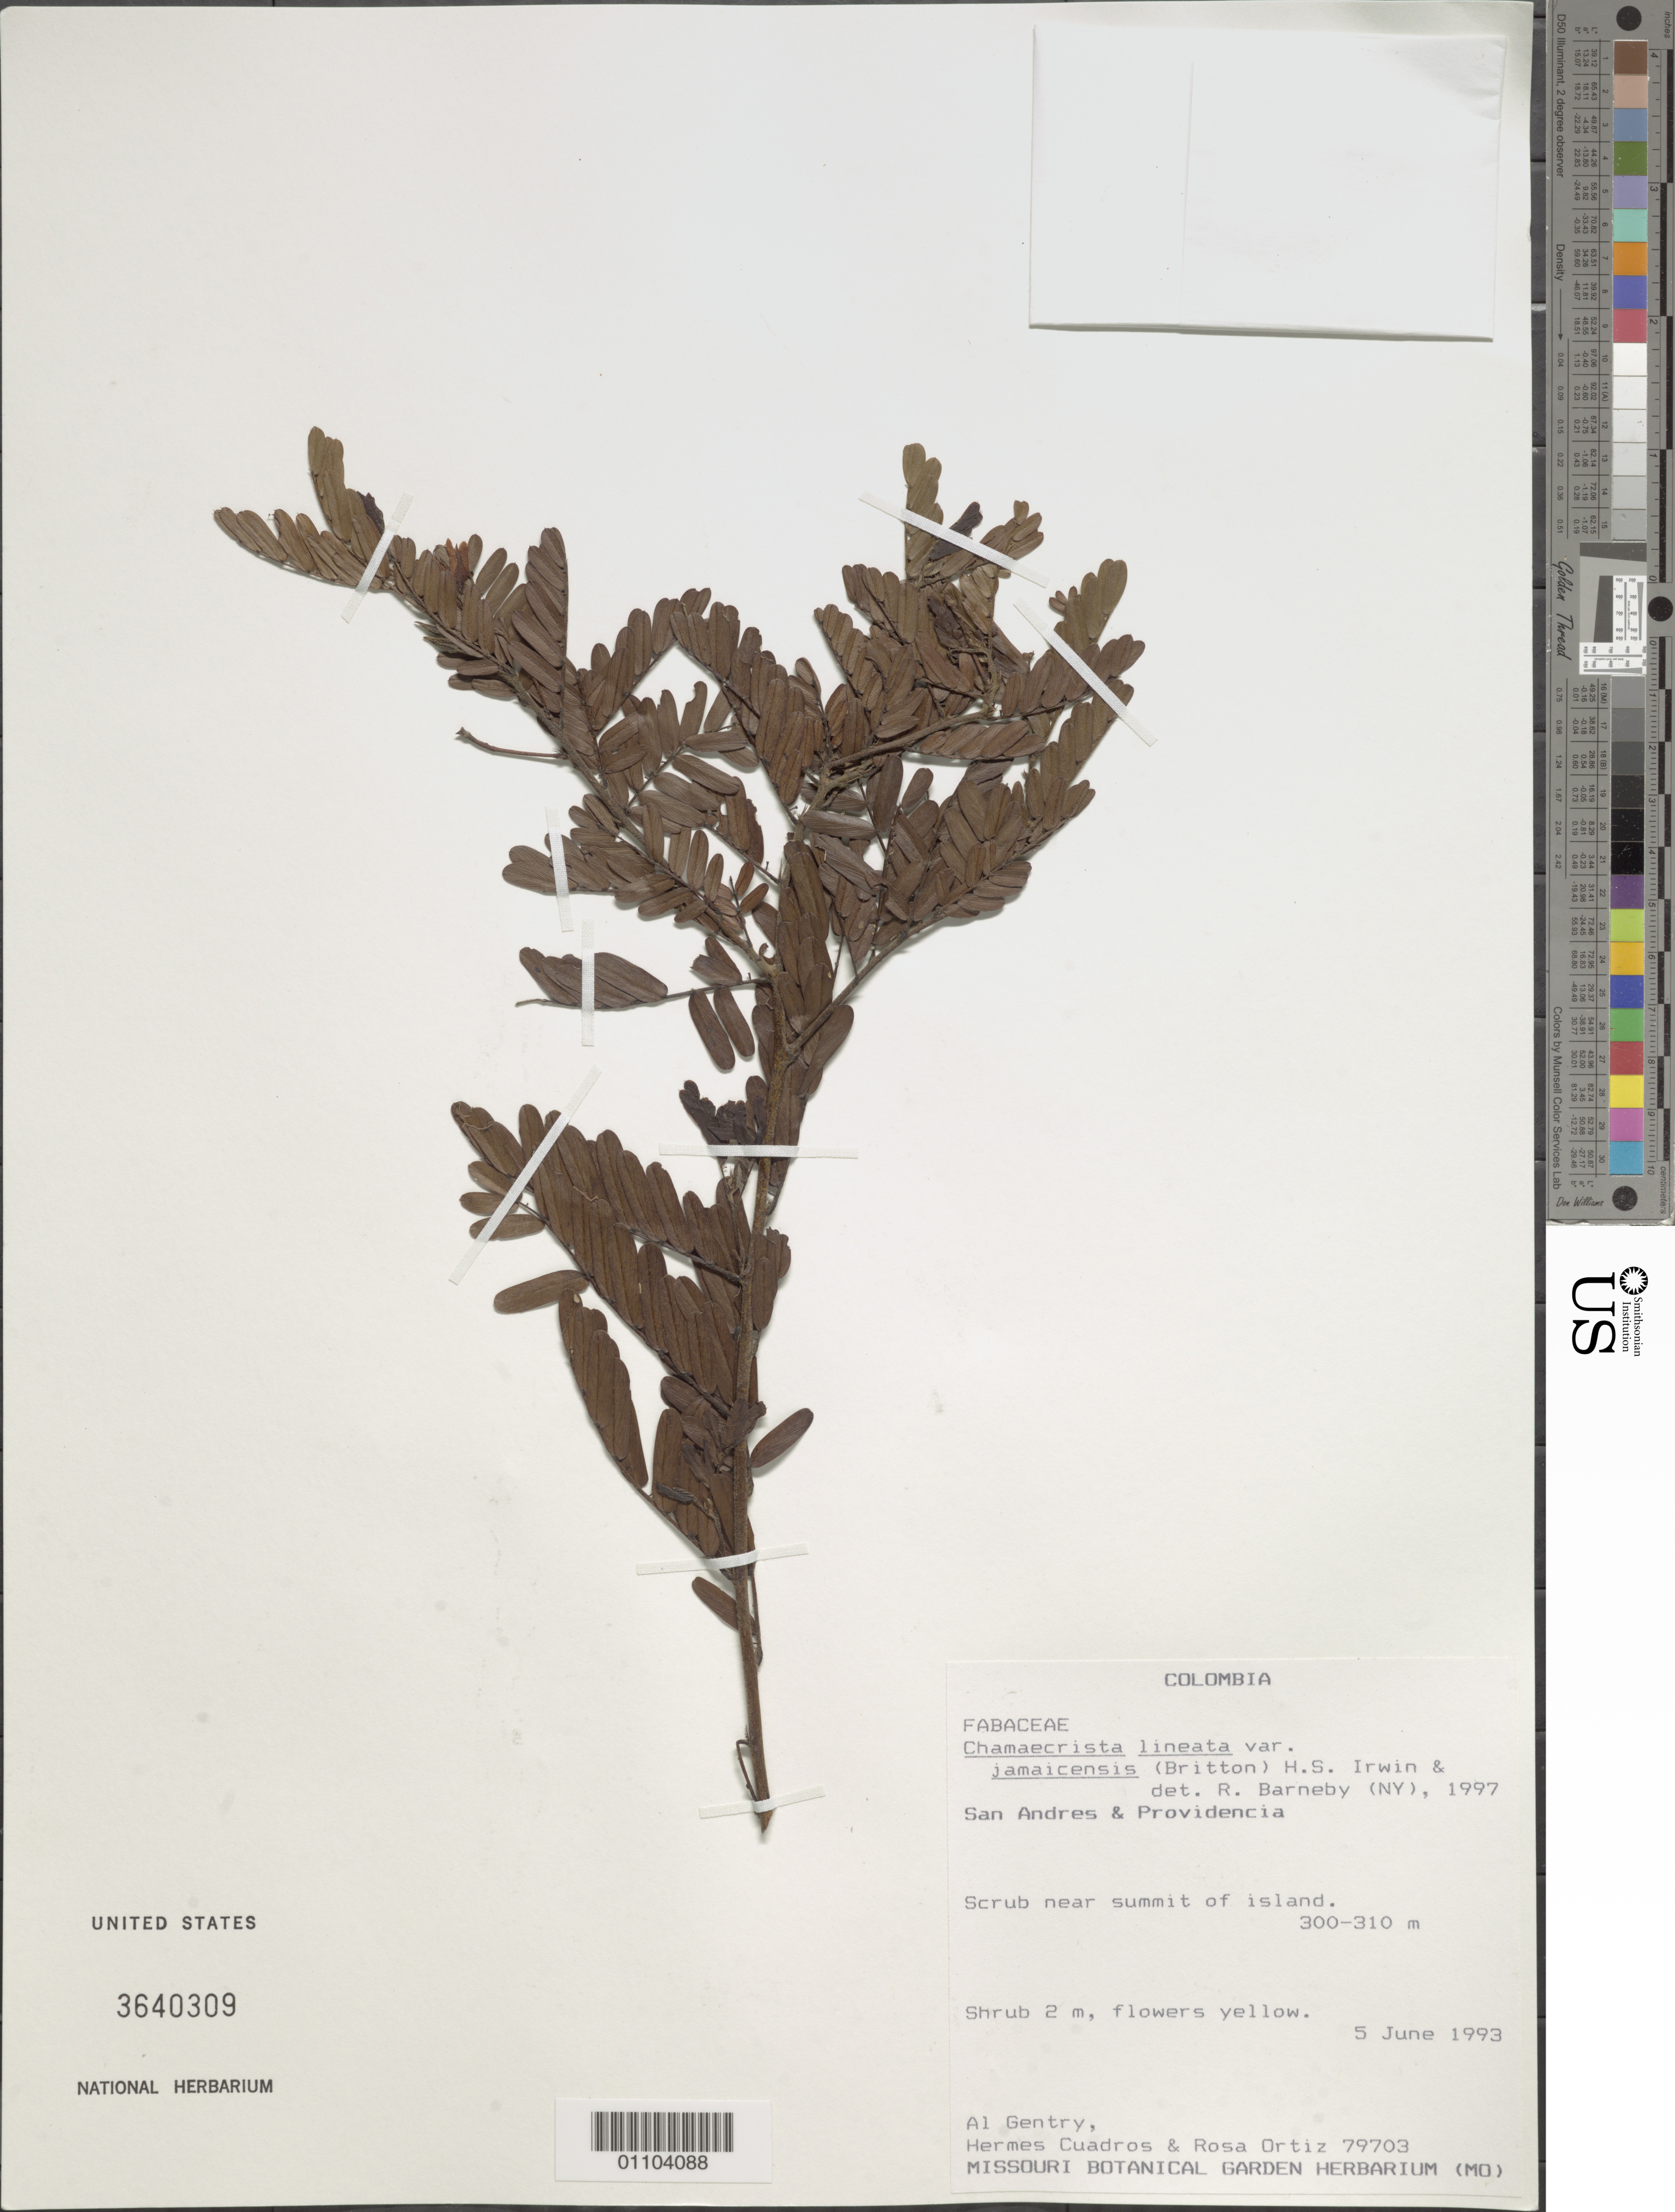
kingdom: Plantae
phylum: Tracheophyta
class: Magnoliopsida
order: Fabales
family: Fabaceae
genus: Chamaecrista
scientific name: Chamaecrista lineata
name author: (Sw.) Greene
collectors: A. H. Gentry, H. Cuadros & R. del C. Ortiz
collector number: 79703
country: Colombia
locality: San Andrés y Providencia, near summit of island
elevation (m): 300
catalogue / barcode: US 3640309